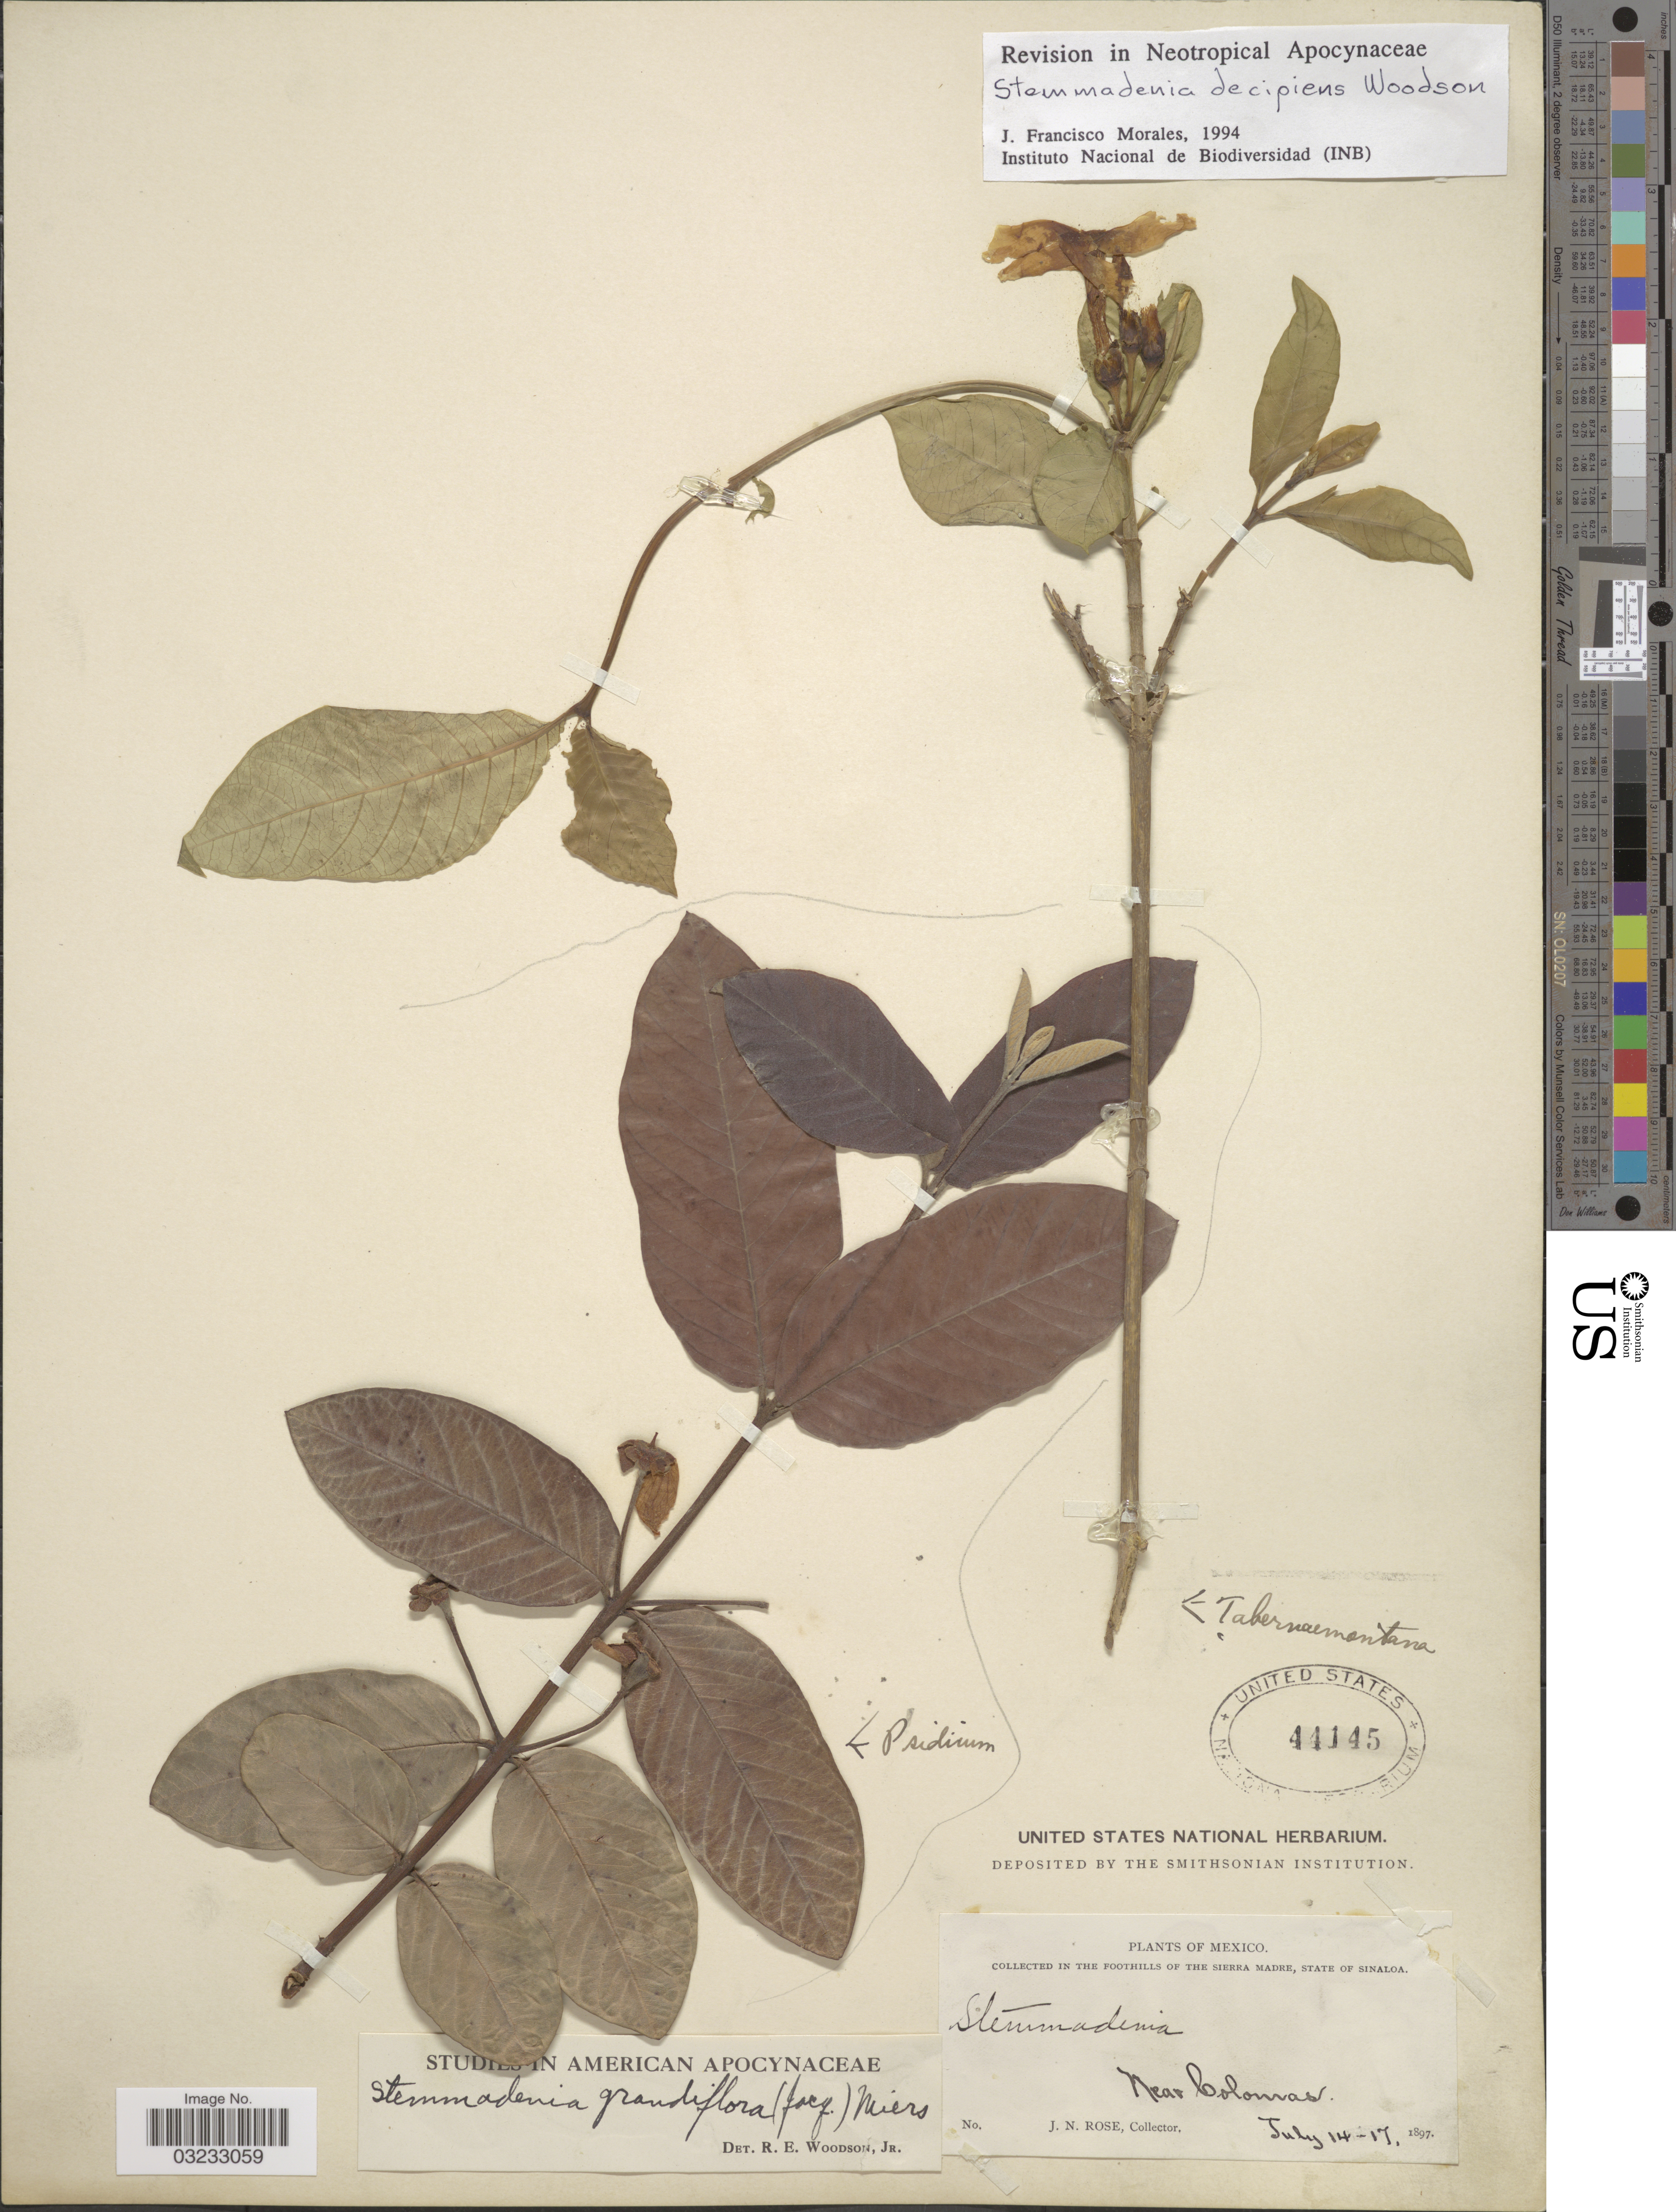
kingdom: Plantae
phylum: Tracheophyta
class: Magnoliopsida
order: Gentianales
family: Apocynaceae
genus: Stemmadenia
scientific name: Stemmadenia donnell-smithii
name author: (Rose ex Donn. Sm.) Woodson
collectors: J. N. Rose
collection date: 1897-07-14/1897-07-17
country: Mexico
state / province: Sinaloa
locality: In the Foothills of the Sierra Madre. Near Colomas.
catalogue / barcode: US 44145